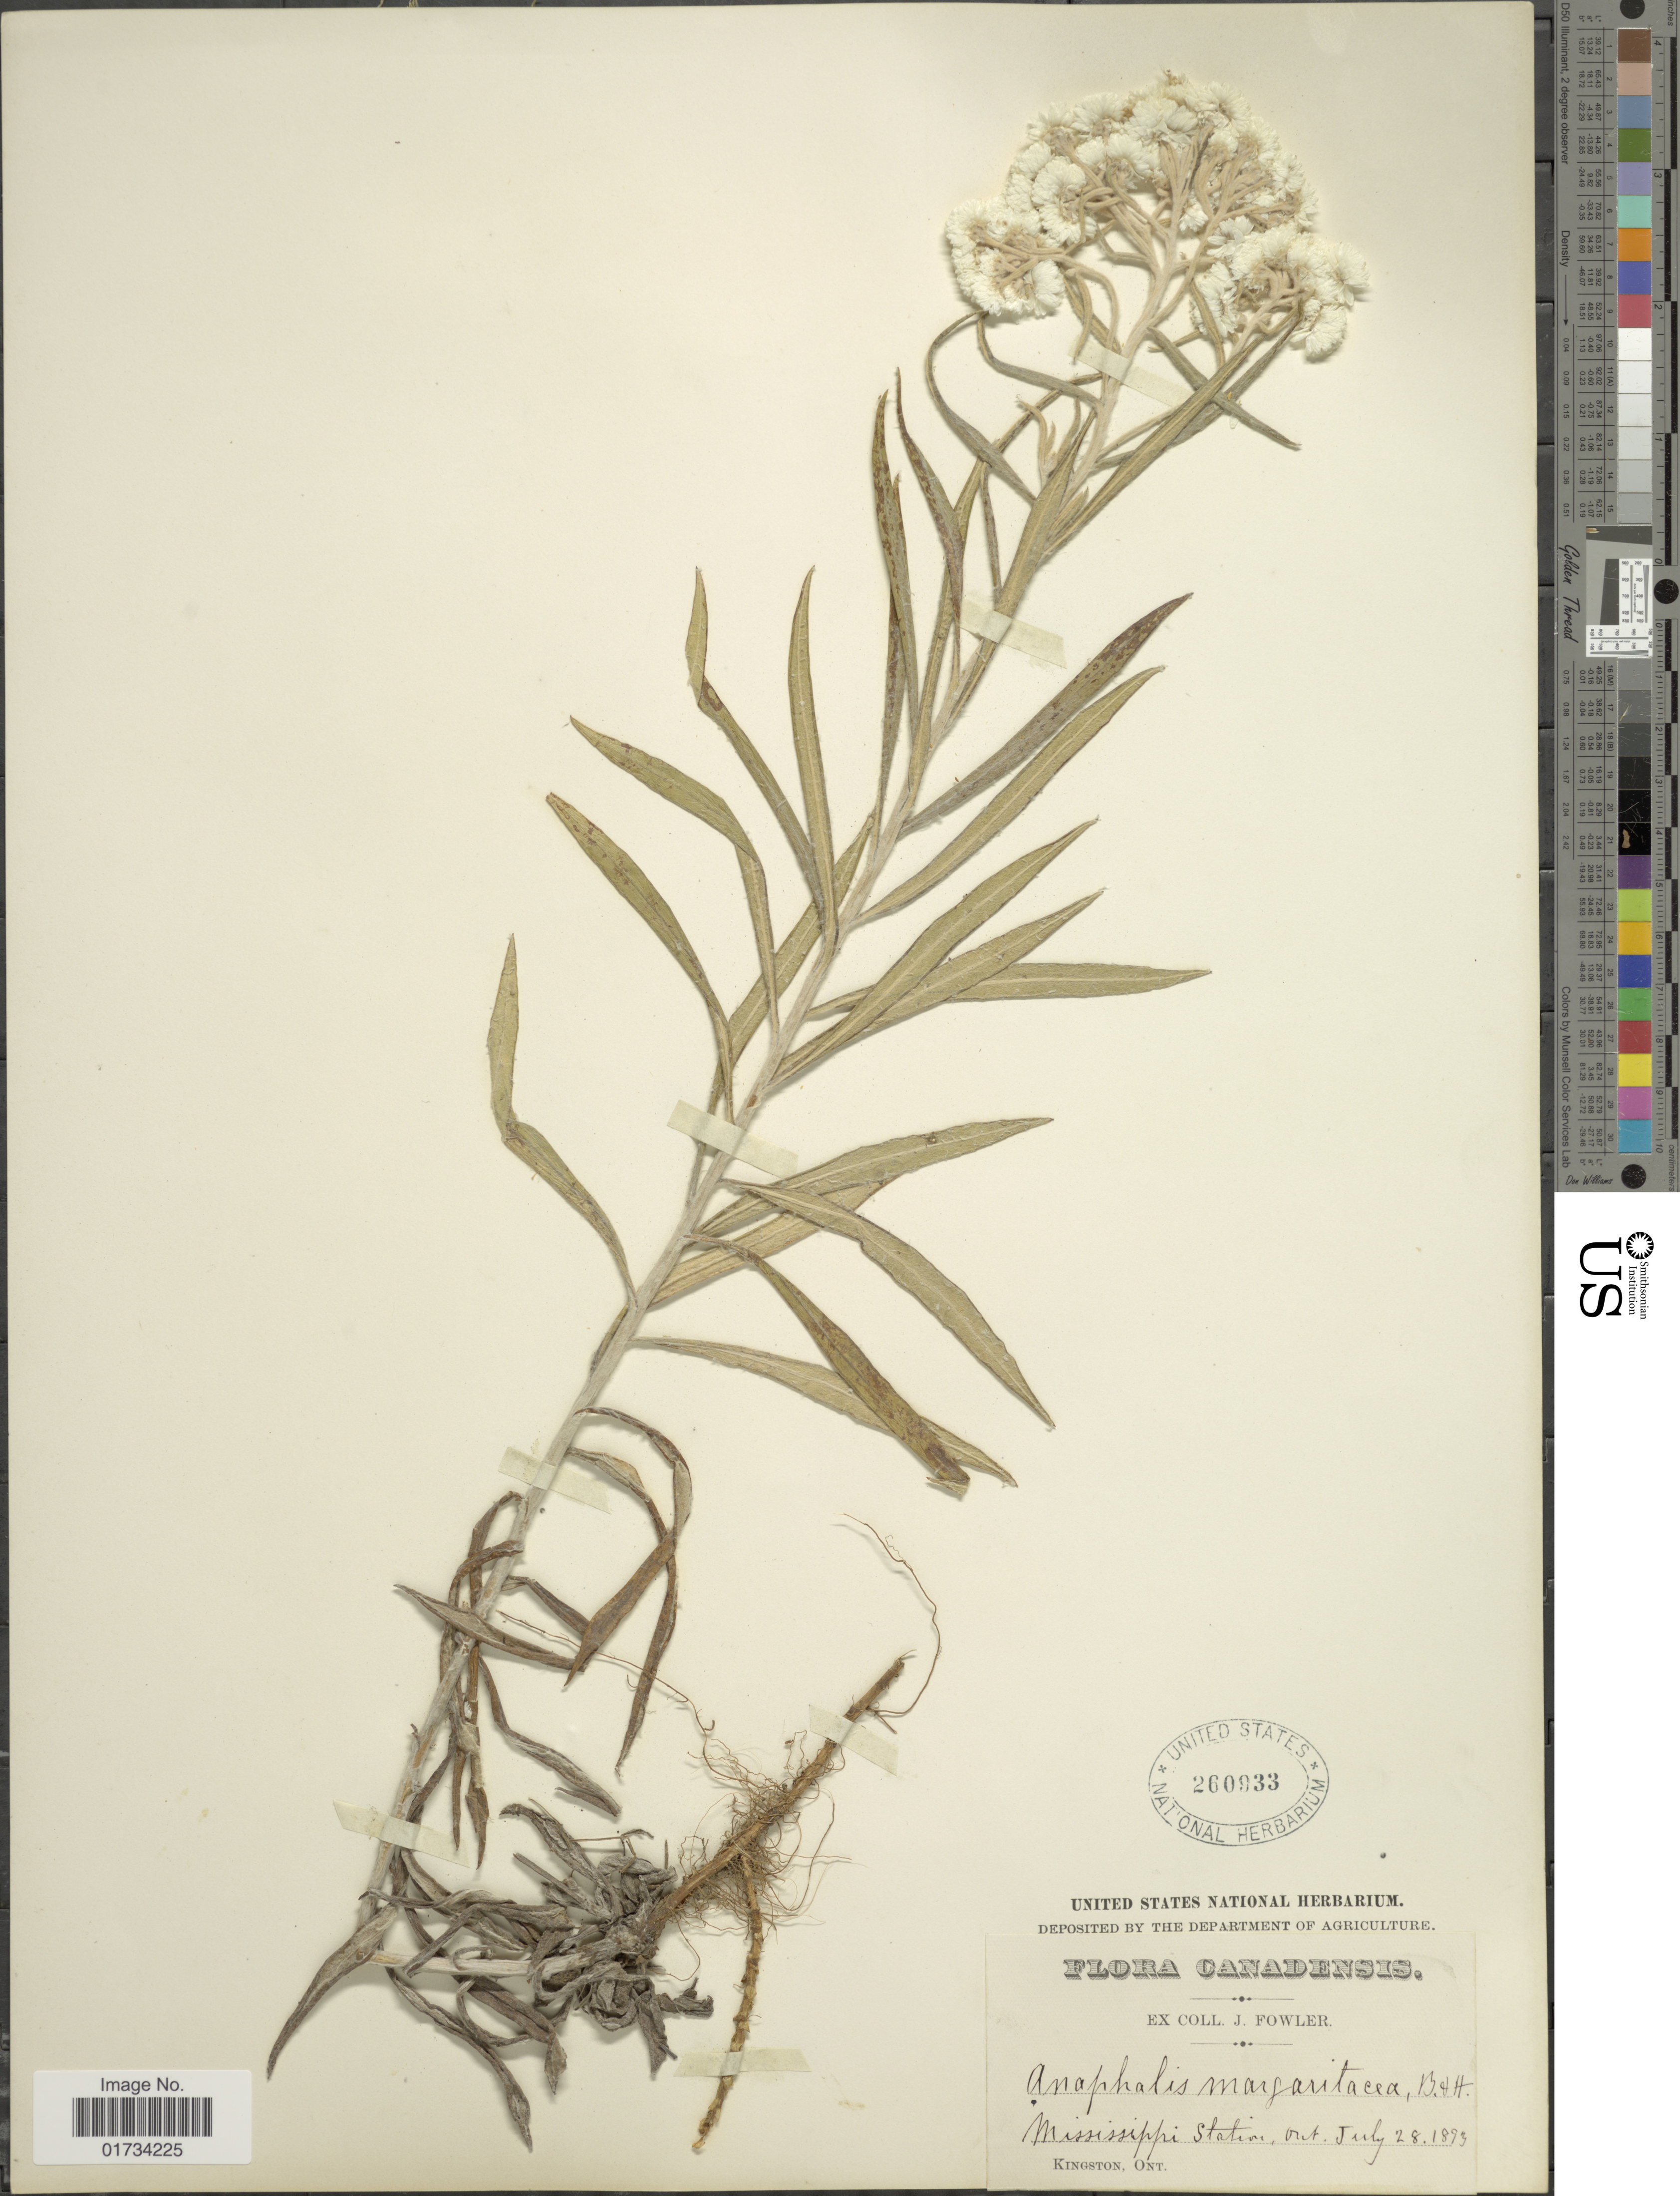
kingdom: Plantae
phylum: Tracheophyta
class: Magnoliopsida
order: Asterales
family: Asteraceae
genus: Anaphalis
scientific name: Anaphalis margaritacea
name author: (L.) Benth. & Hook. f.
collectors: J. P. Fowler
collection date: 1894-07-28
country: Canada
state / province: Ontario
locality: Mississippi Station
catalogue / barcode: US 260933